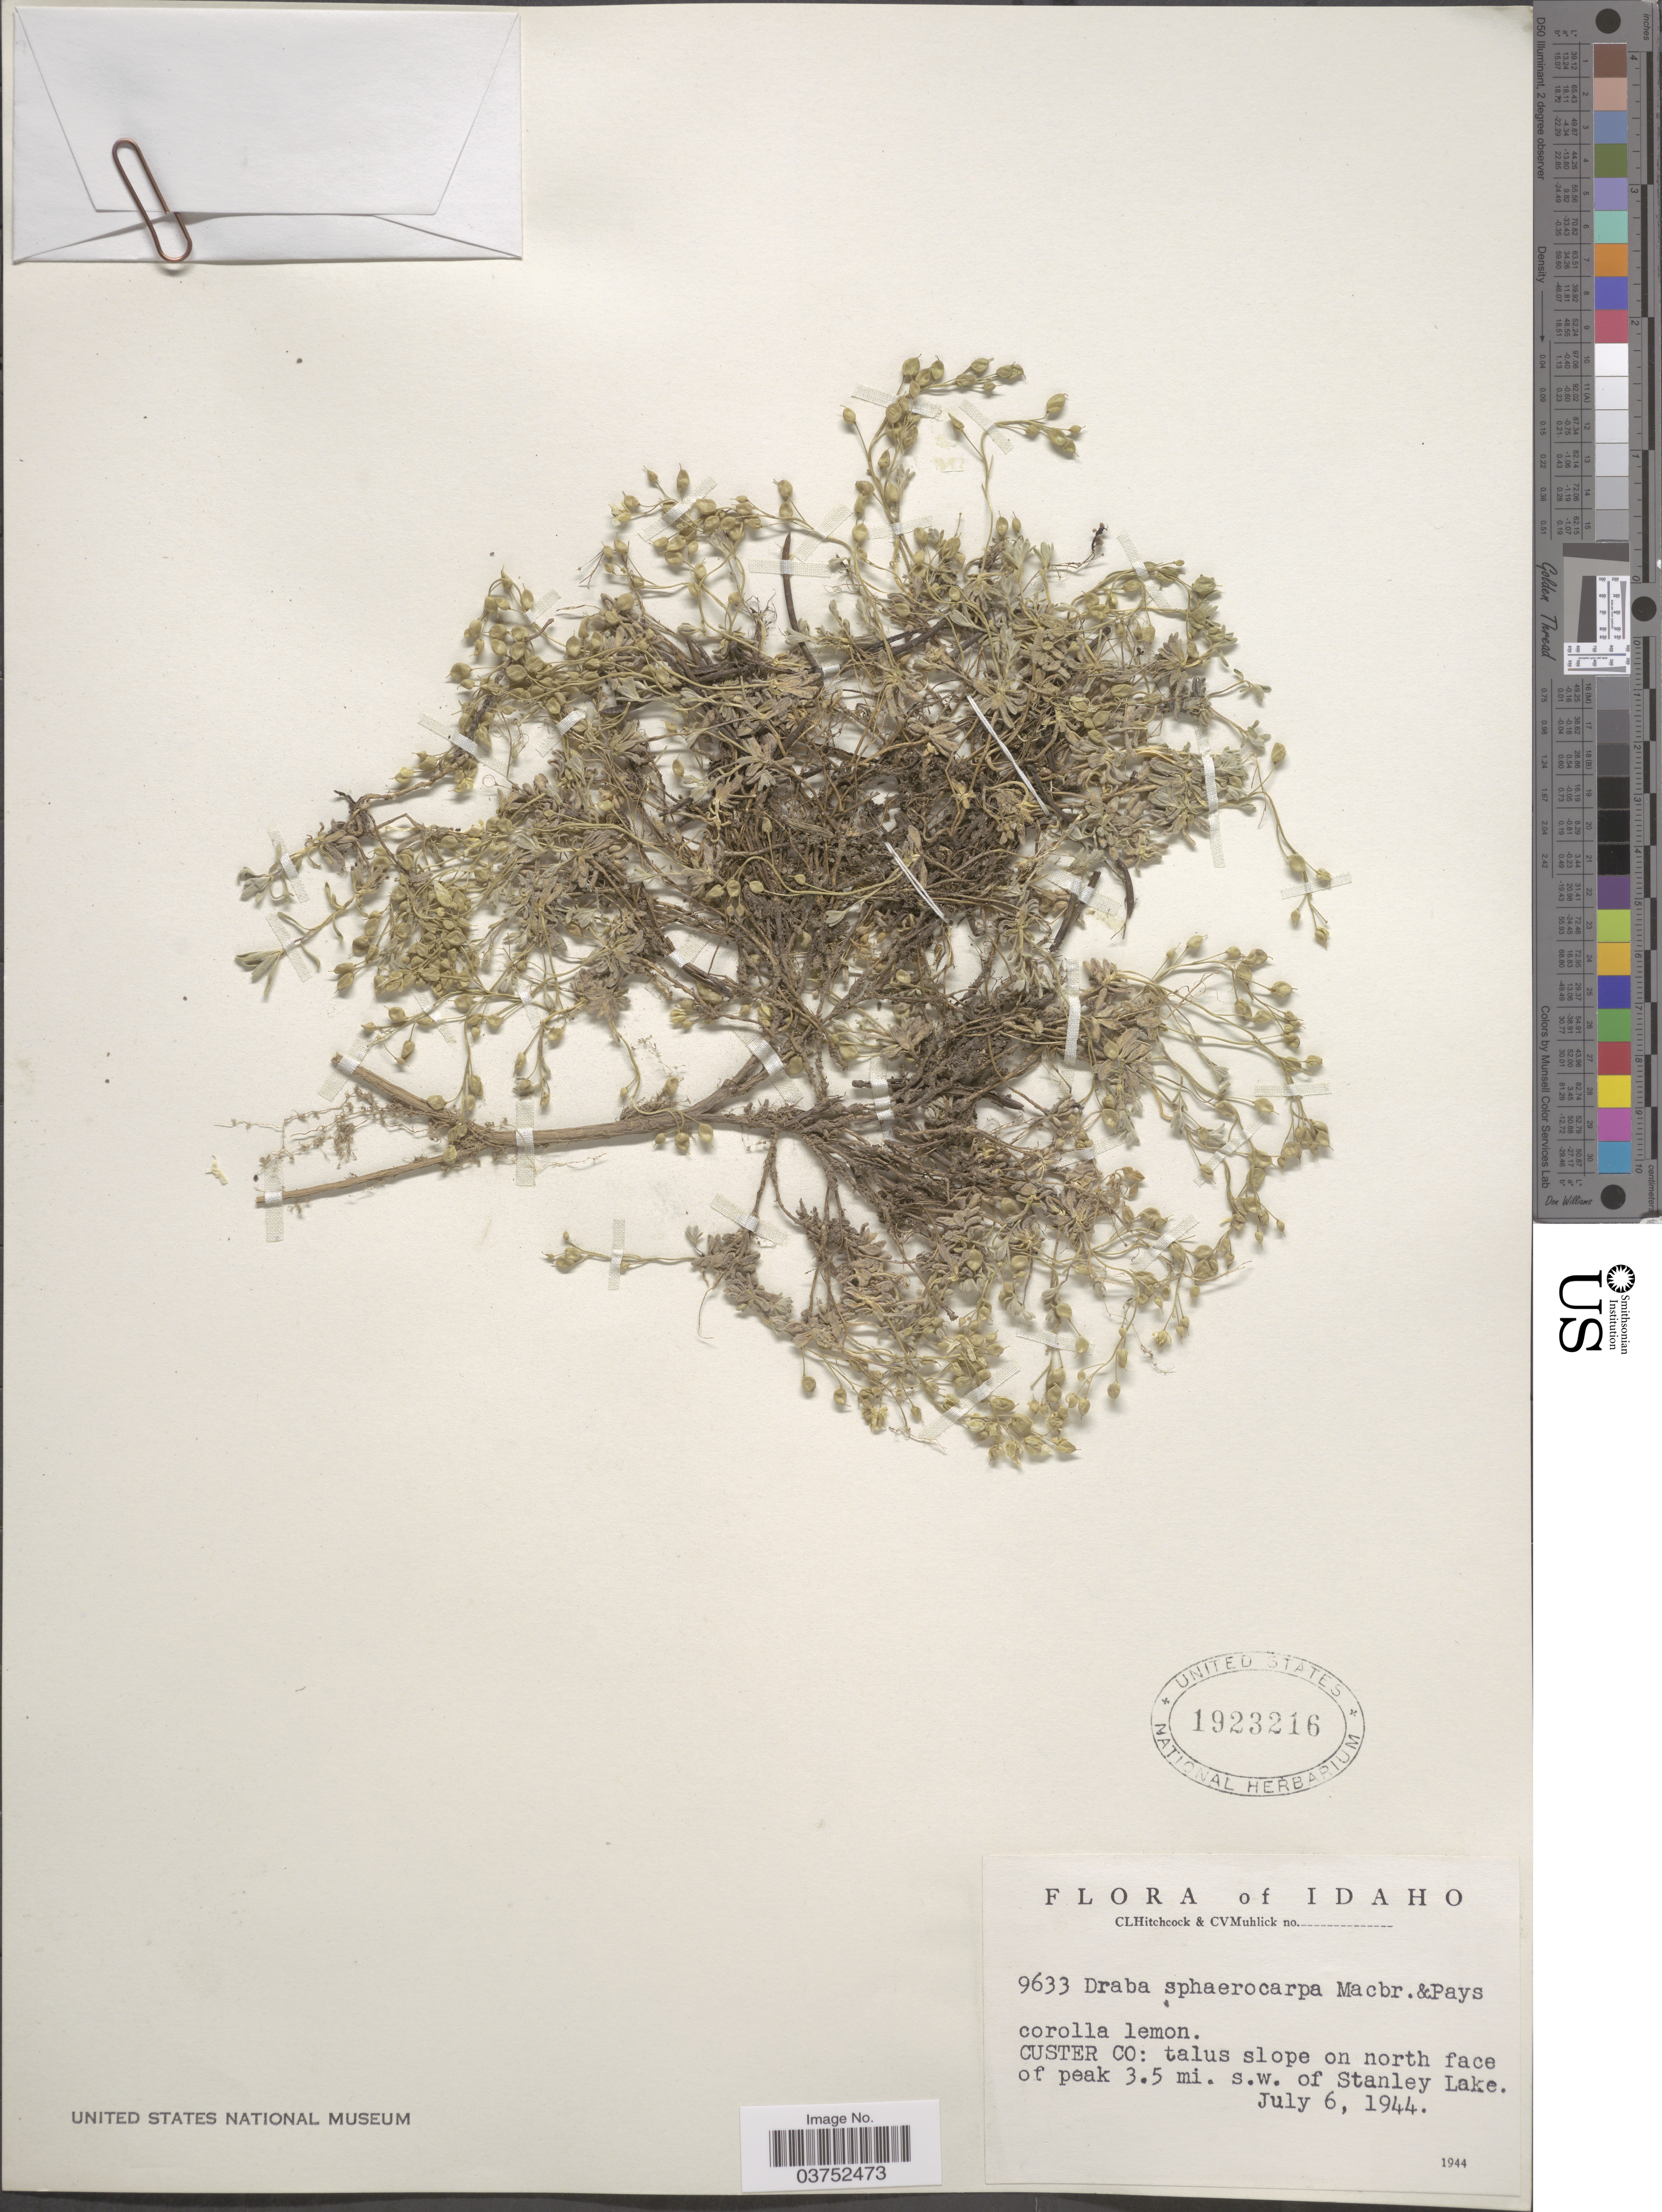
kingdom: Plantae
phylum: Tracheophyta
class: Magnoliopsida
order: Brassicales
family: Brassicaceae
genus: Draba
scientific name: Draba sphaerocarpa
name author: J.F. Macbr. & Payson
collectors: C. L. Hitchcock & C. V. Muhlick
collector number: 9633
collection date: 1944-07-06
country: United States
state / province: Idaho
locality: Custer Co: talus slope on north face of peak 3.5 mi. s.w. of Stanley Lake.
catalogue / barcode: US 1923216